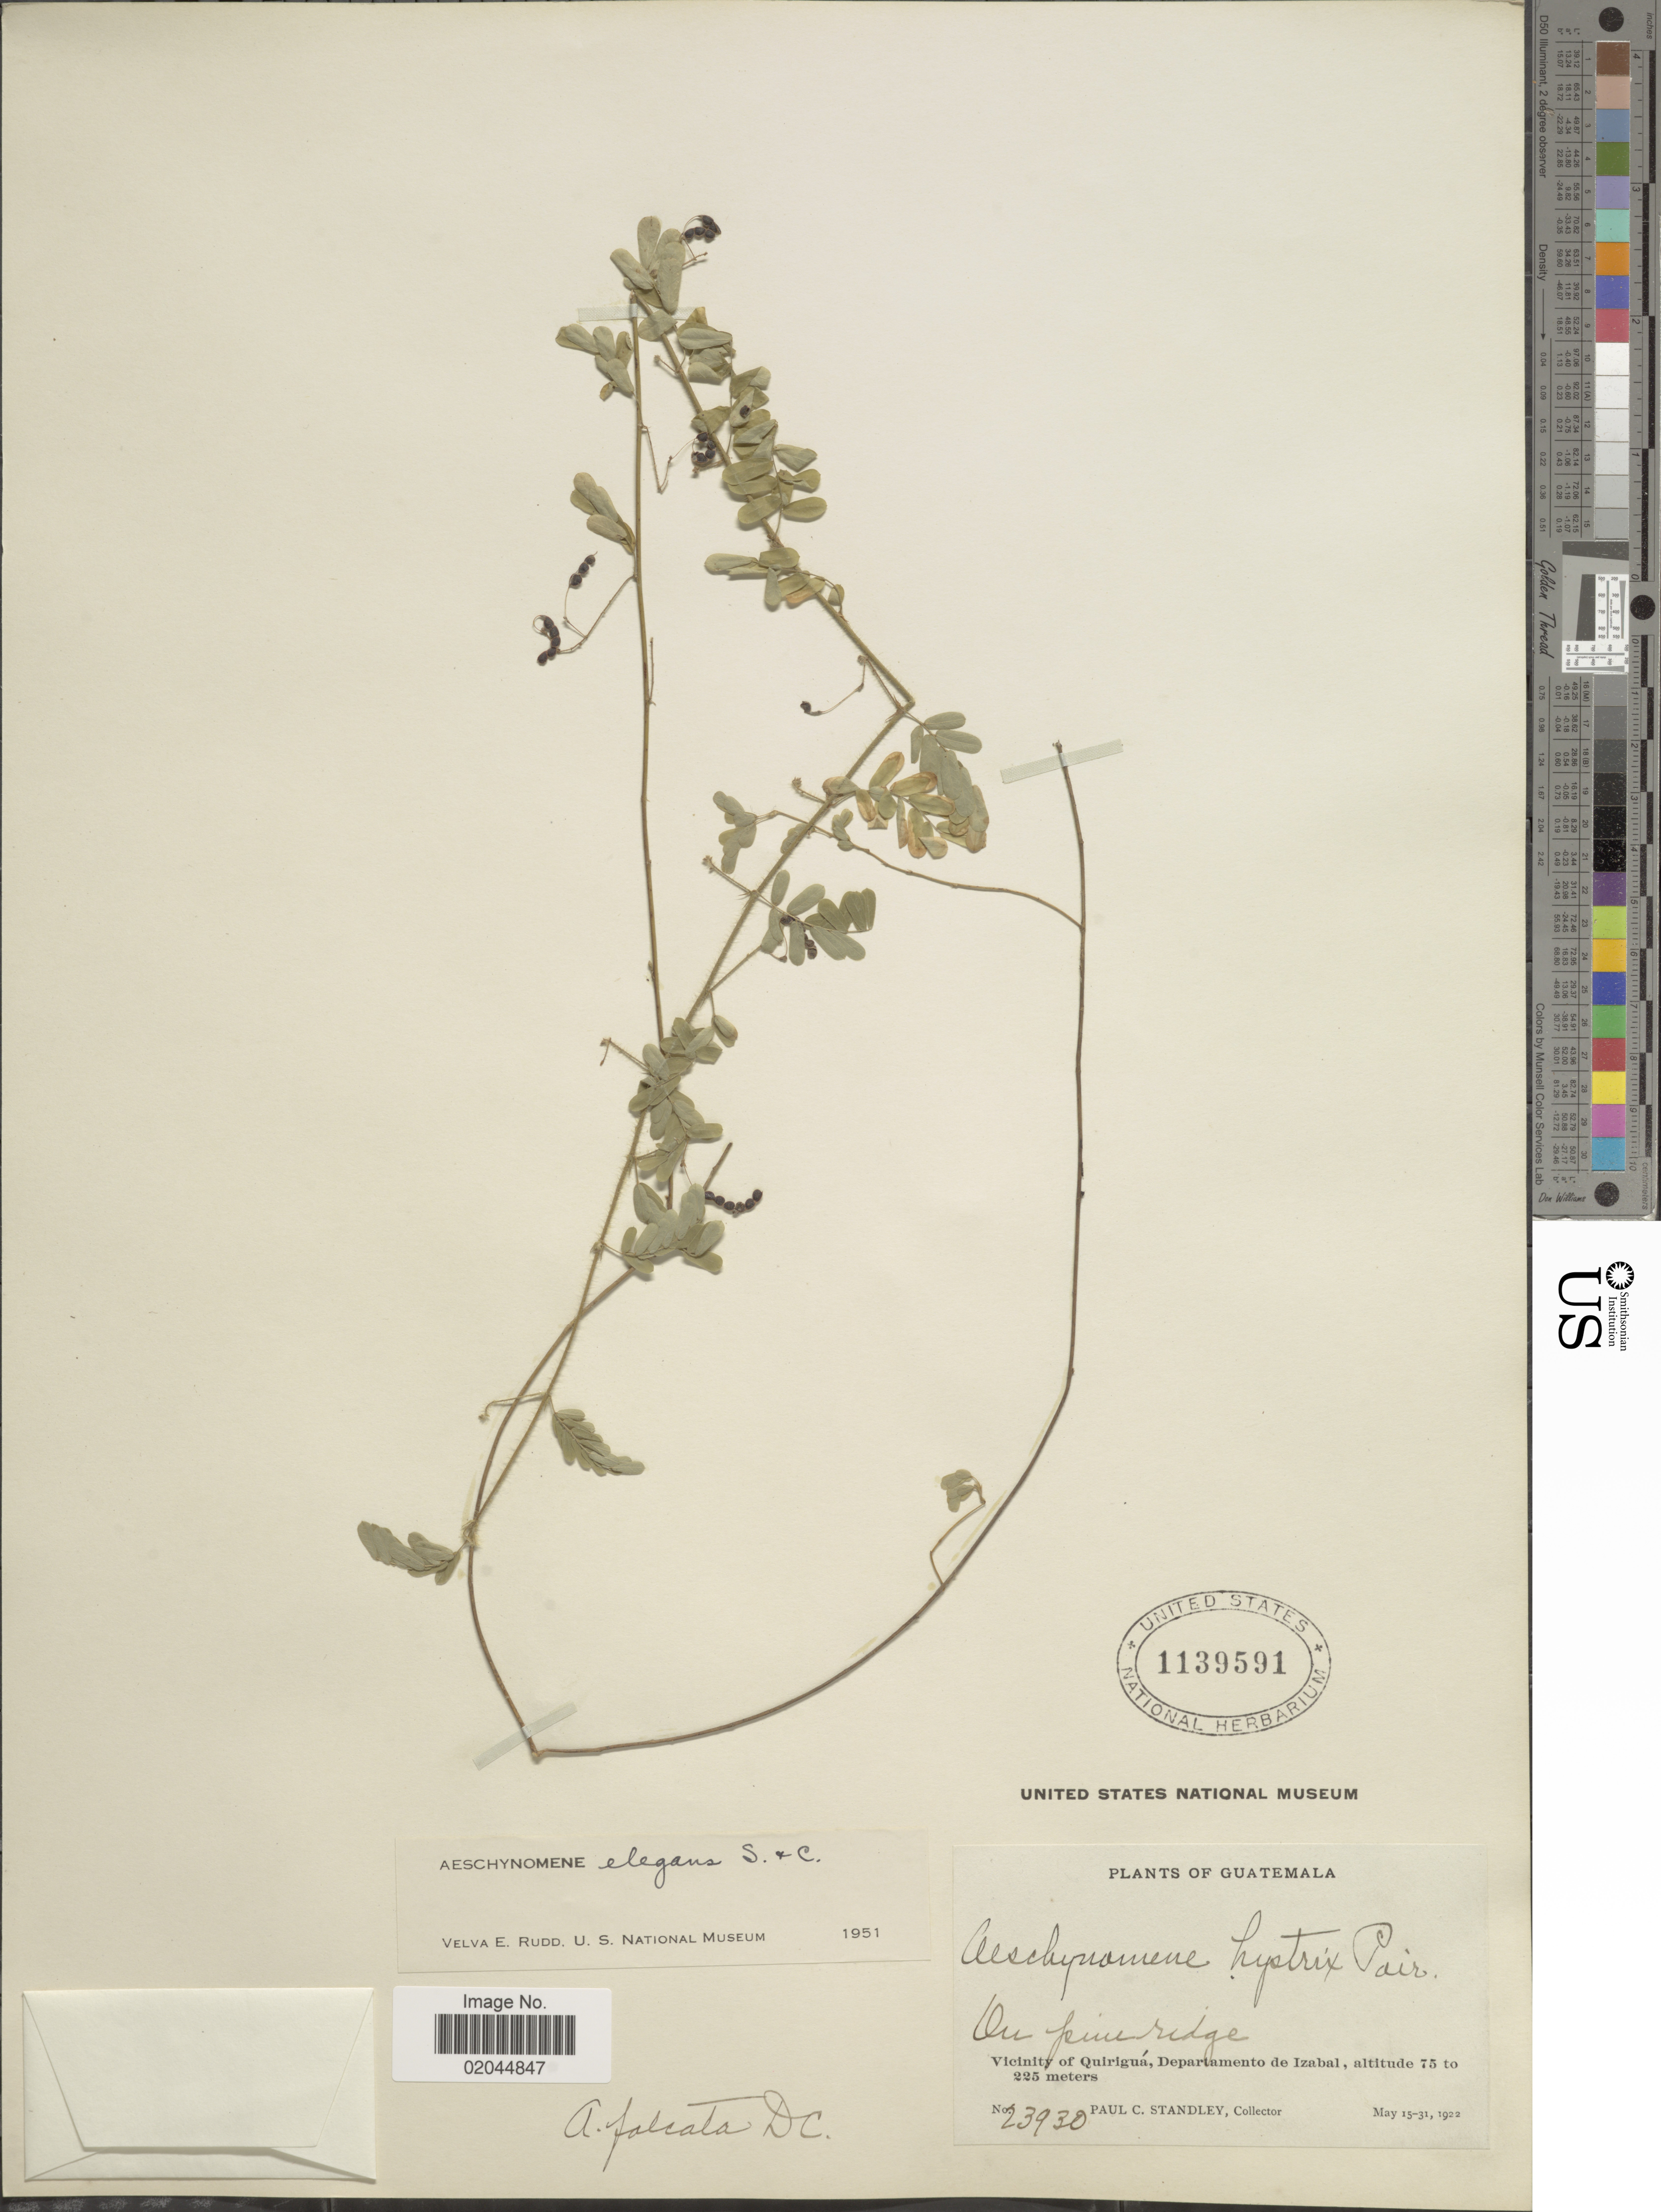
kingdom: Plantae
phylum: Tracheophyta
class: Magnoliopsida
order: Fabales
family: Fabaceae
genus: Aeschynomene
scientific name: Aeschynomene elegans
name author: Cham. ex Schltdl.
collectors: P. C. Standley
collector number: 23930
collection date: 1922-05-15/1922-05-31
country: Guatemala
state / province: Izabal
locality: Vicinity of Quirigua, Departamento de Izabal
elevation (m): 75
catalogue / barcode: US 1139591